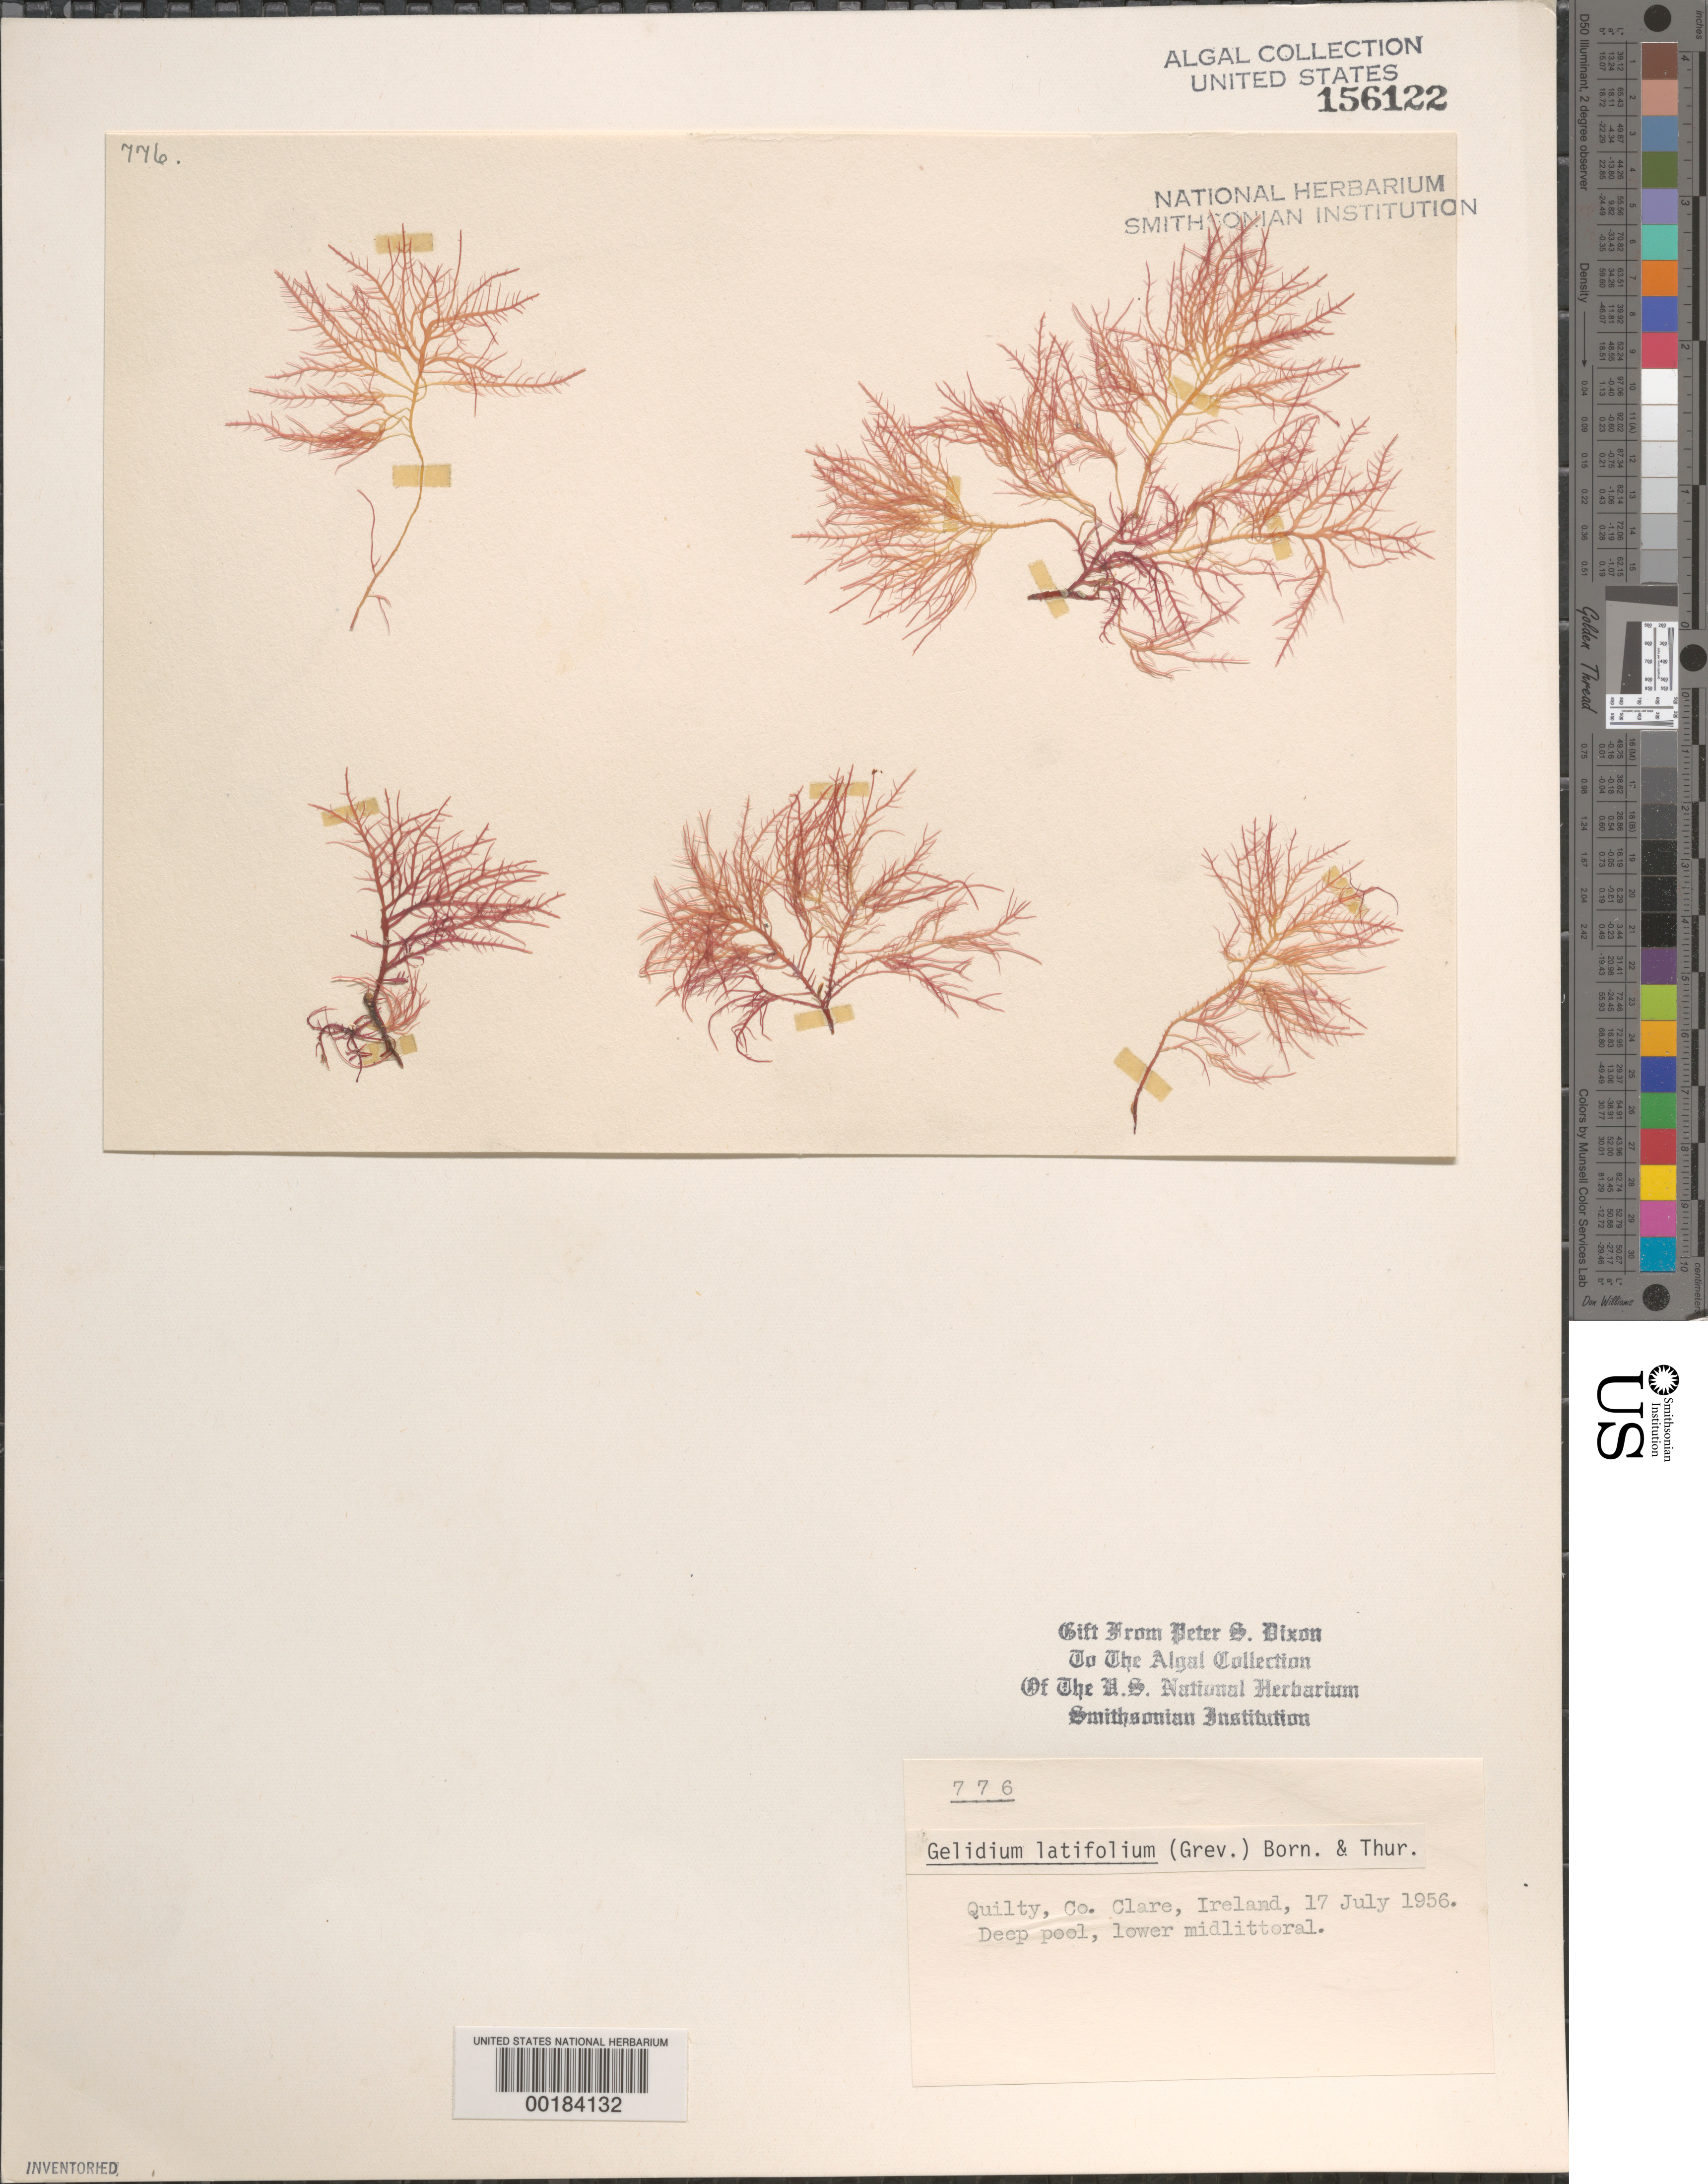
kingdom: Plantae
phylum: Rhodophyta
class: Florideophyceae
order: Gelidiales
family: Gelidiaceae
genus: Gelidium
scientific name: Gelidium spinosum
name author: (S.G. Gmel.) P.C. Silva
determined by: Algae name updating Project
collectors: P. S. Dixon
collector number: PSD 776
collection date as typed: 17 Jul 1956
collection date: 1956-07-17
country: Ireland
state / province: Munster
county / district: Clare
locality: Quilty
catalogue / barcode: US 156122